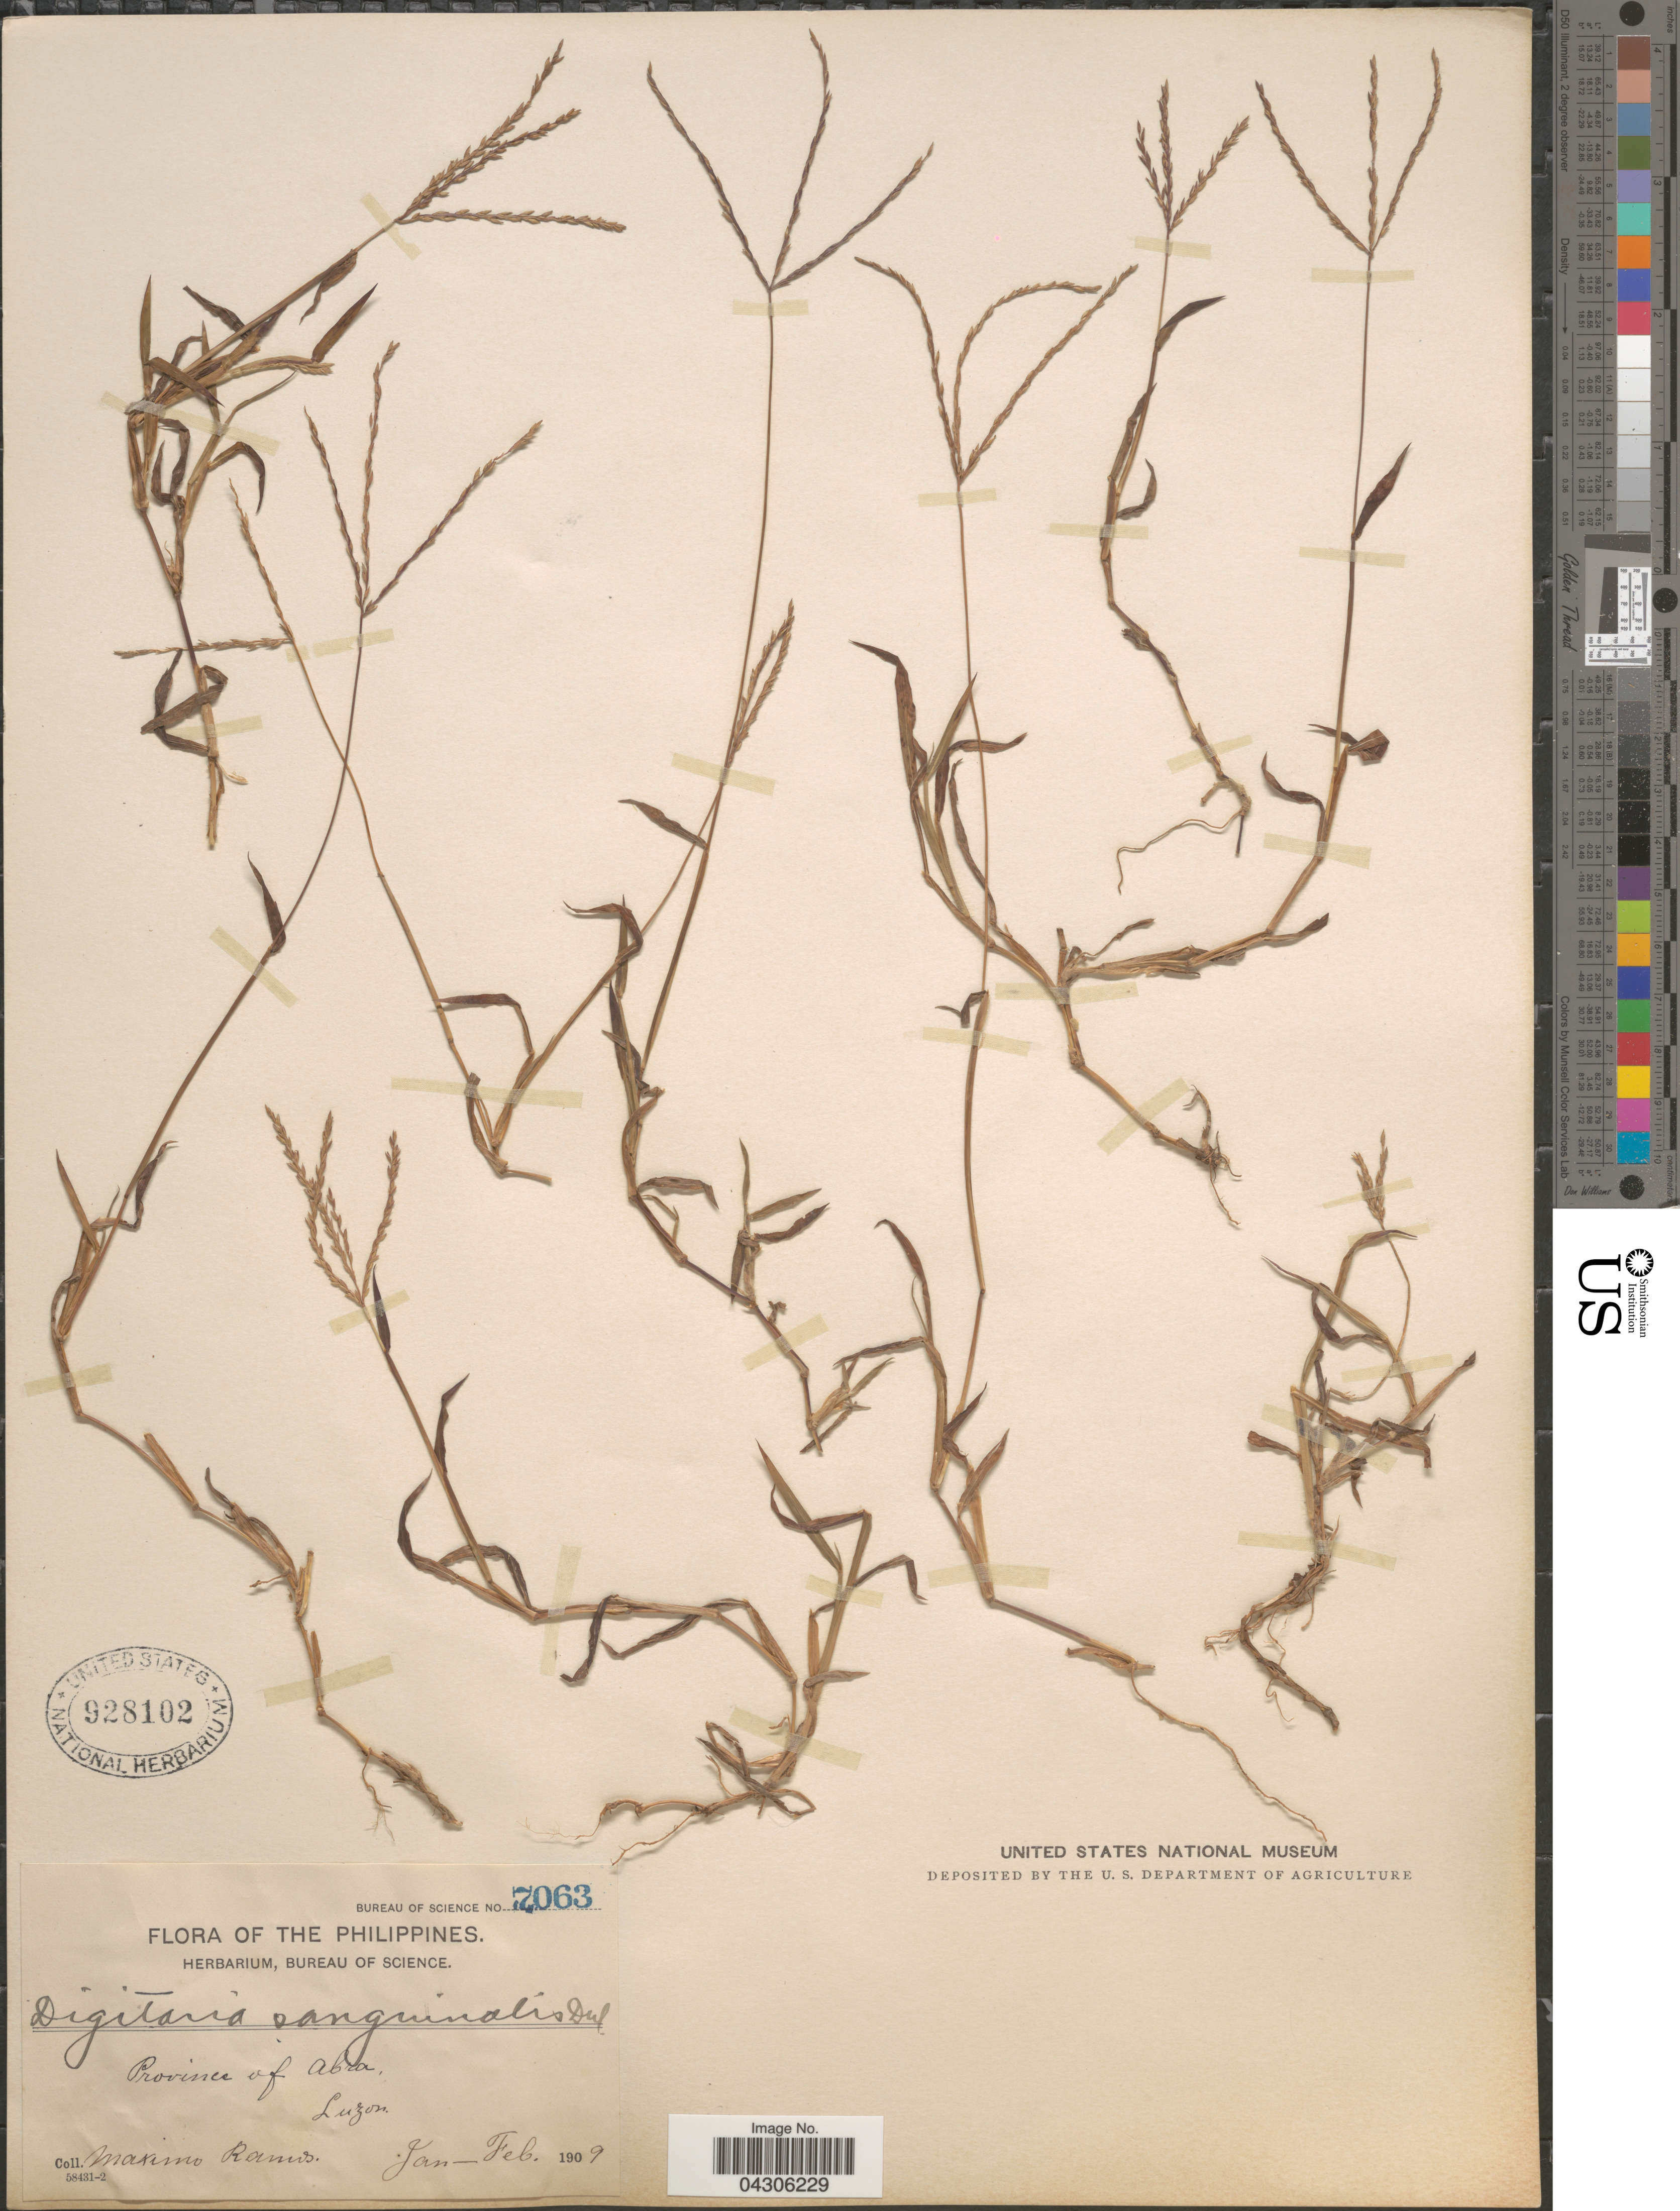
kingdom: Plantae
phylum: Tracheophyta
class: Liliopsida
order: Poales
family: Poaceae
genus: Digitaria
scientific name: Digitaria sanguinalis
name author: (L.) Scop.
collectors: M. Ramos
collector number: Bureau of Science 7063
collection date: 1909-01/1909-02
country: Philippines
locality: Province of Abra, Luzon.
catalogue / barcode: US 928102